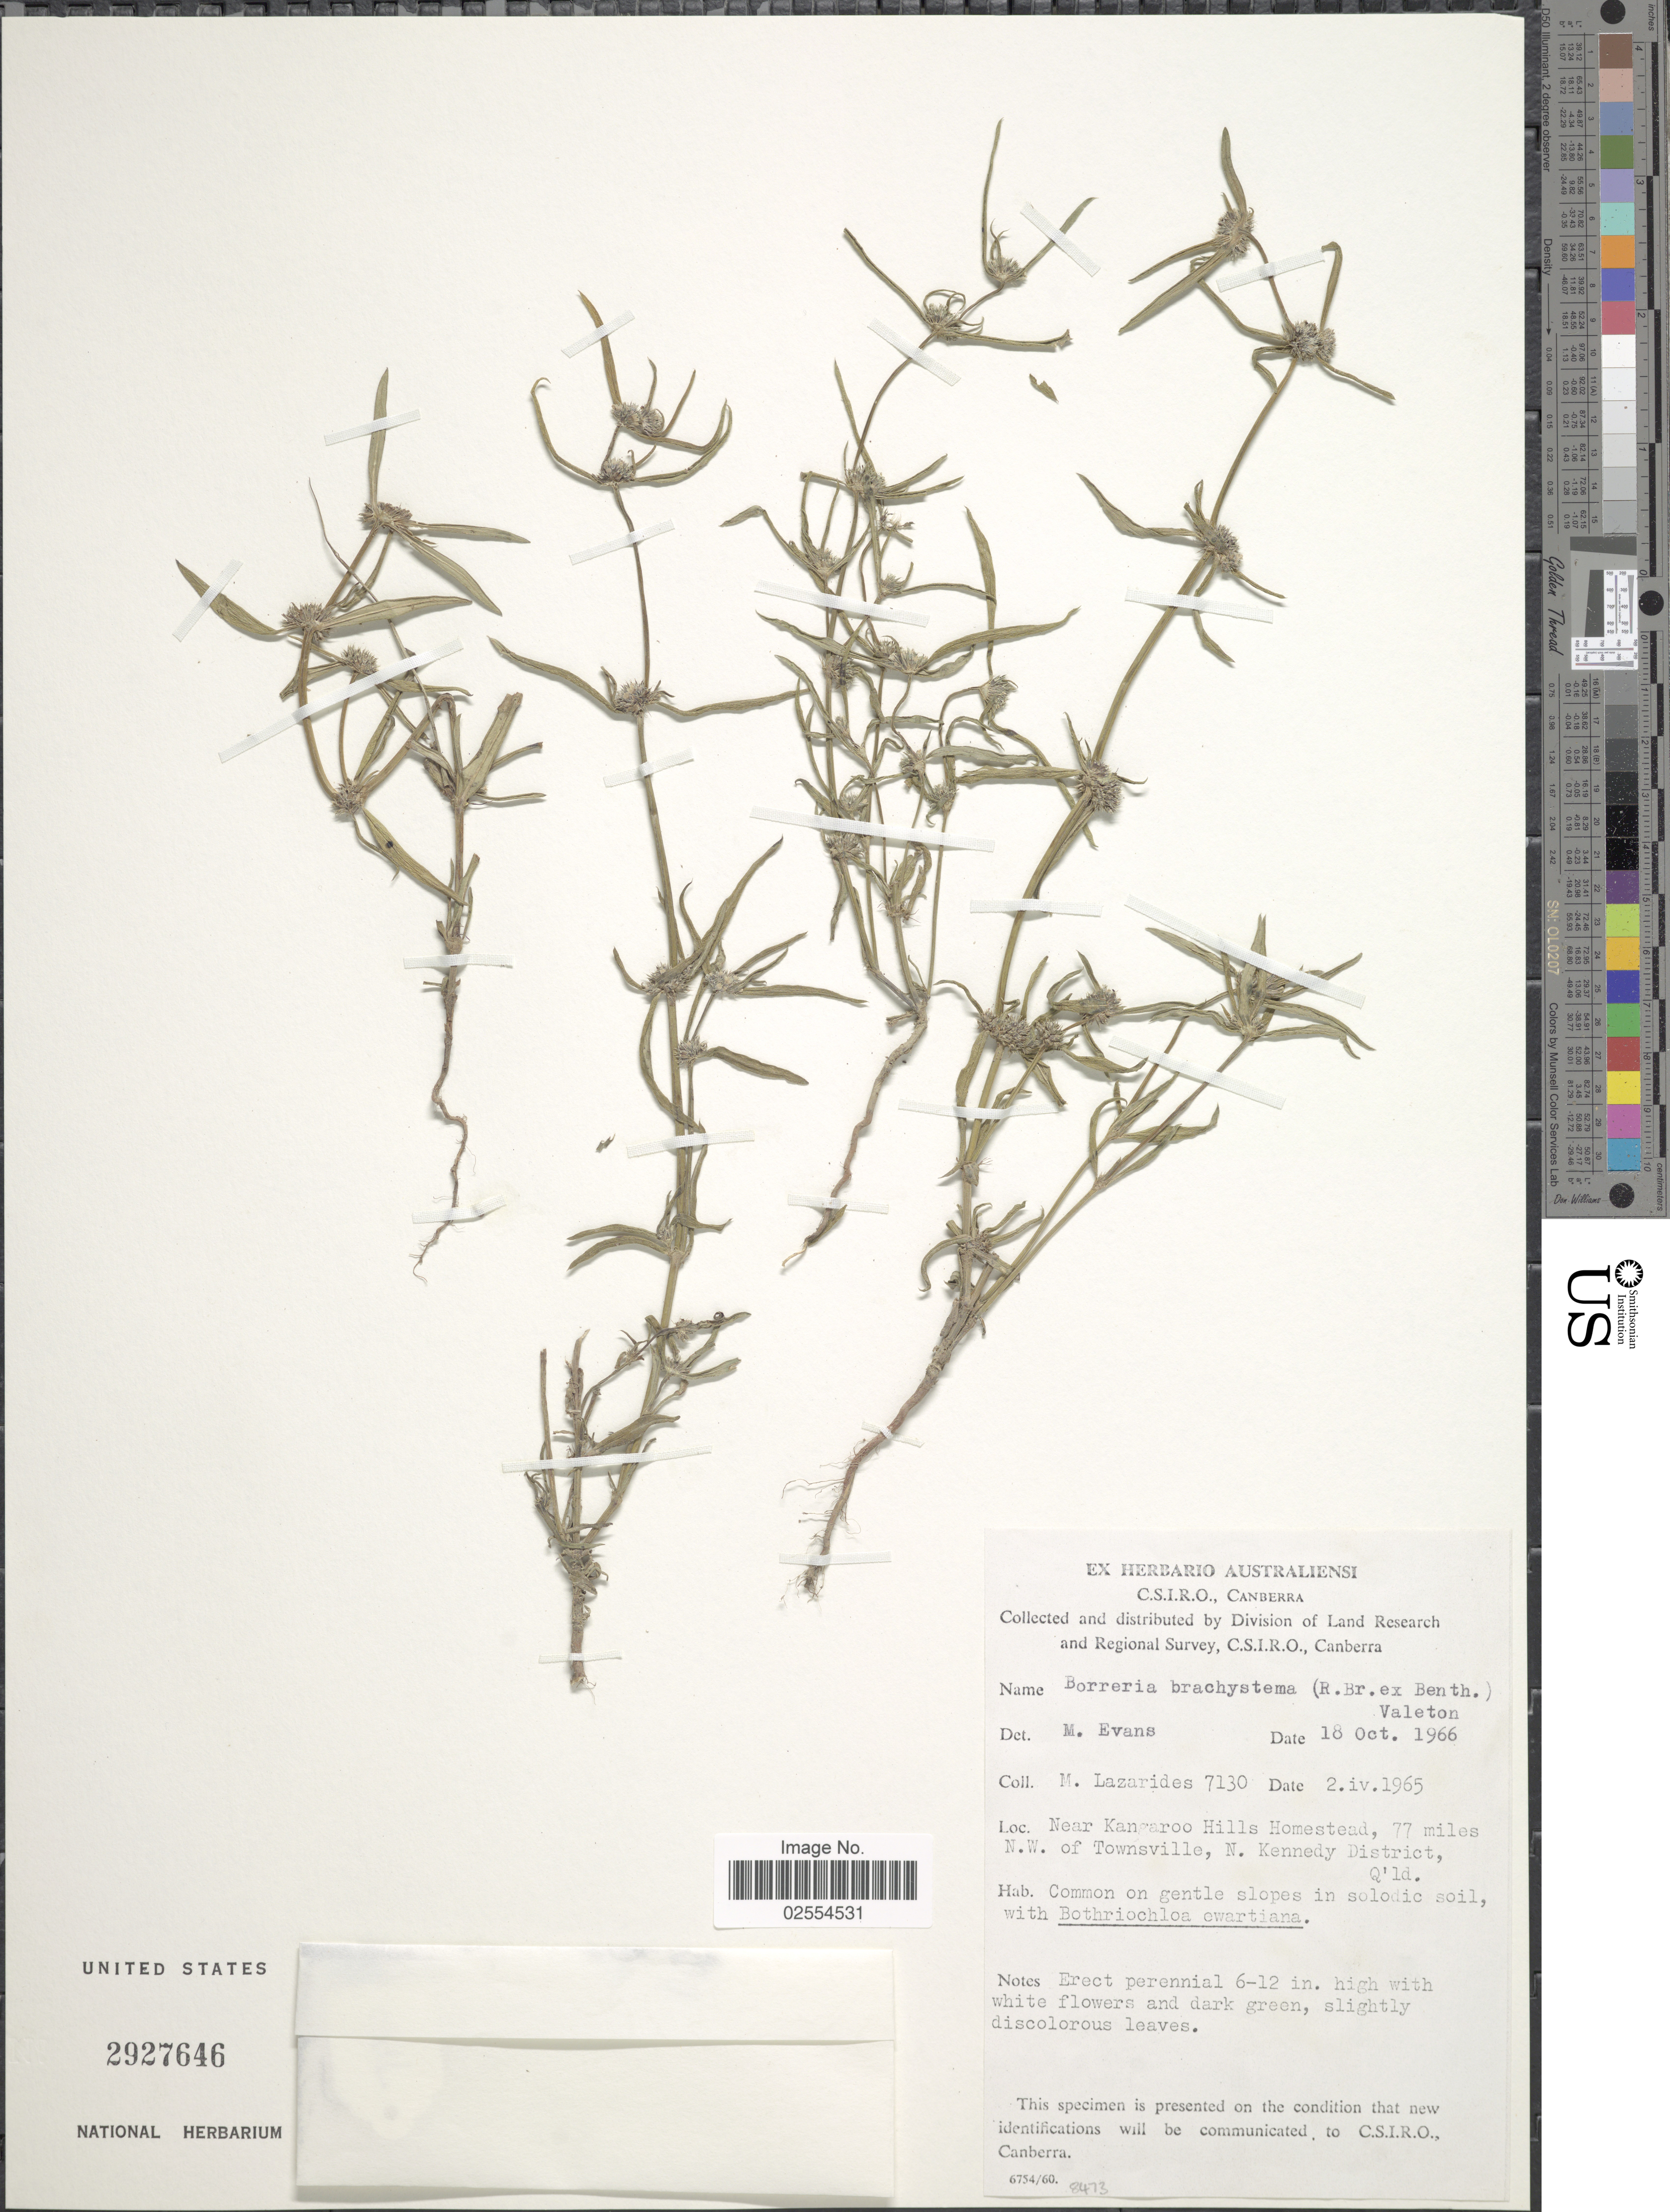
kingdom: Plantae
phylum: Tracheophyta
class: Magnoliopsida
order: Gentianales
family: Rubiaceae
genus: Spermacoce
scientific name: Spermacoce brachystema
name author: R. Br. ex Benth.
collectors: M. Evans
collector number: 7130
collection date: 1966-10-18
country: Australia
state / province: Queensland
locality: Near Kangarro Hills Homestead, 77 miles N.W. of Townsville, N. Kennedy District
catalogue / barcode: US 2927646